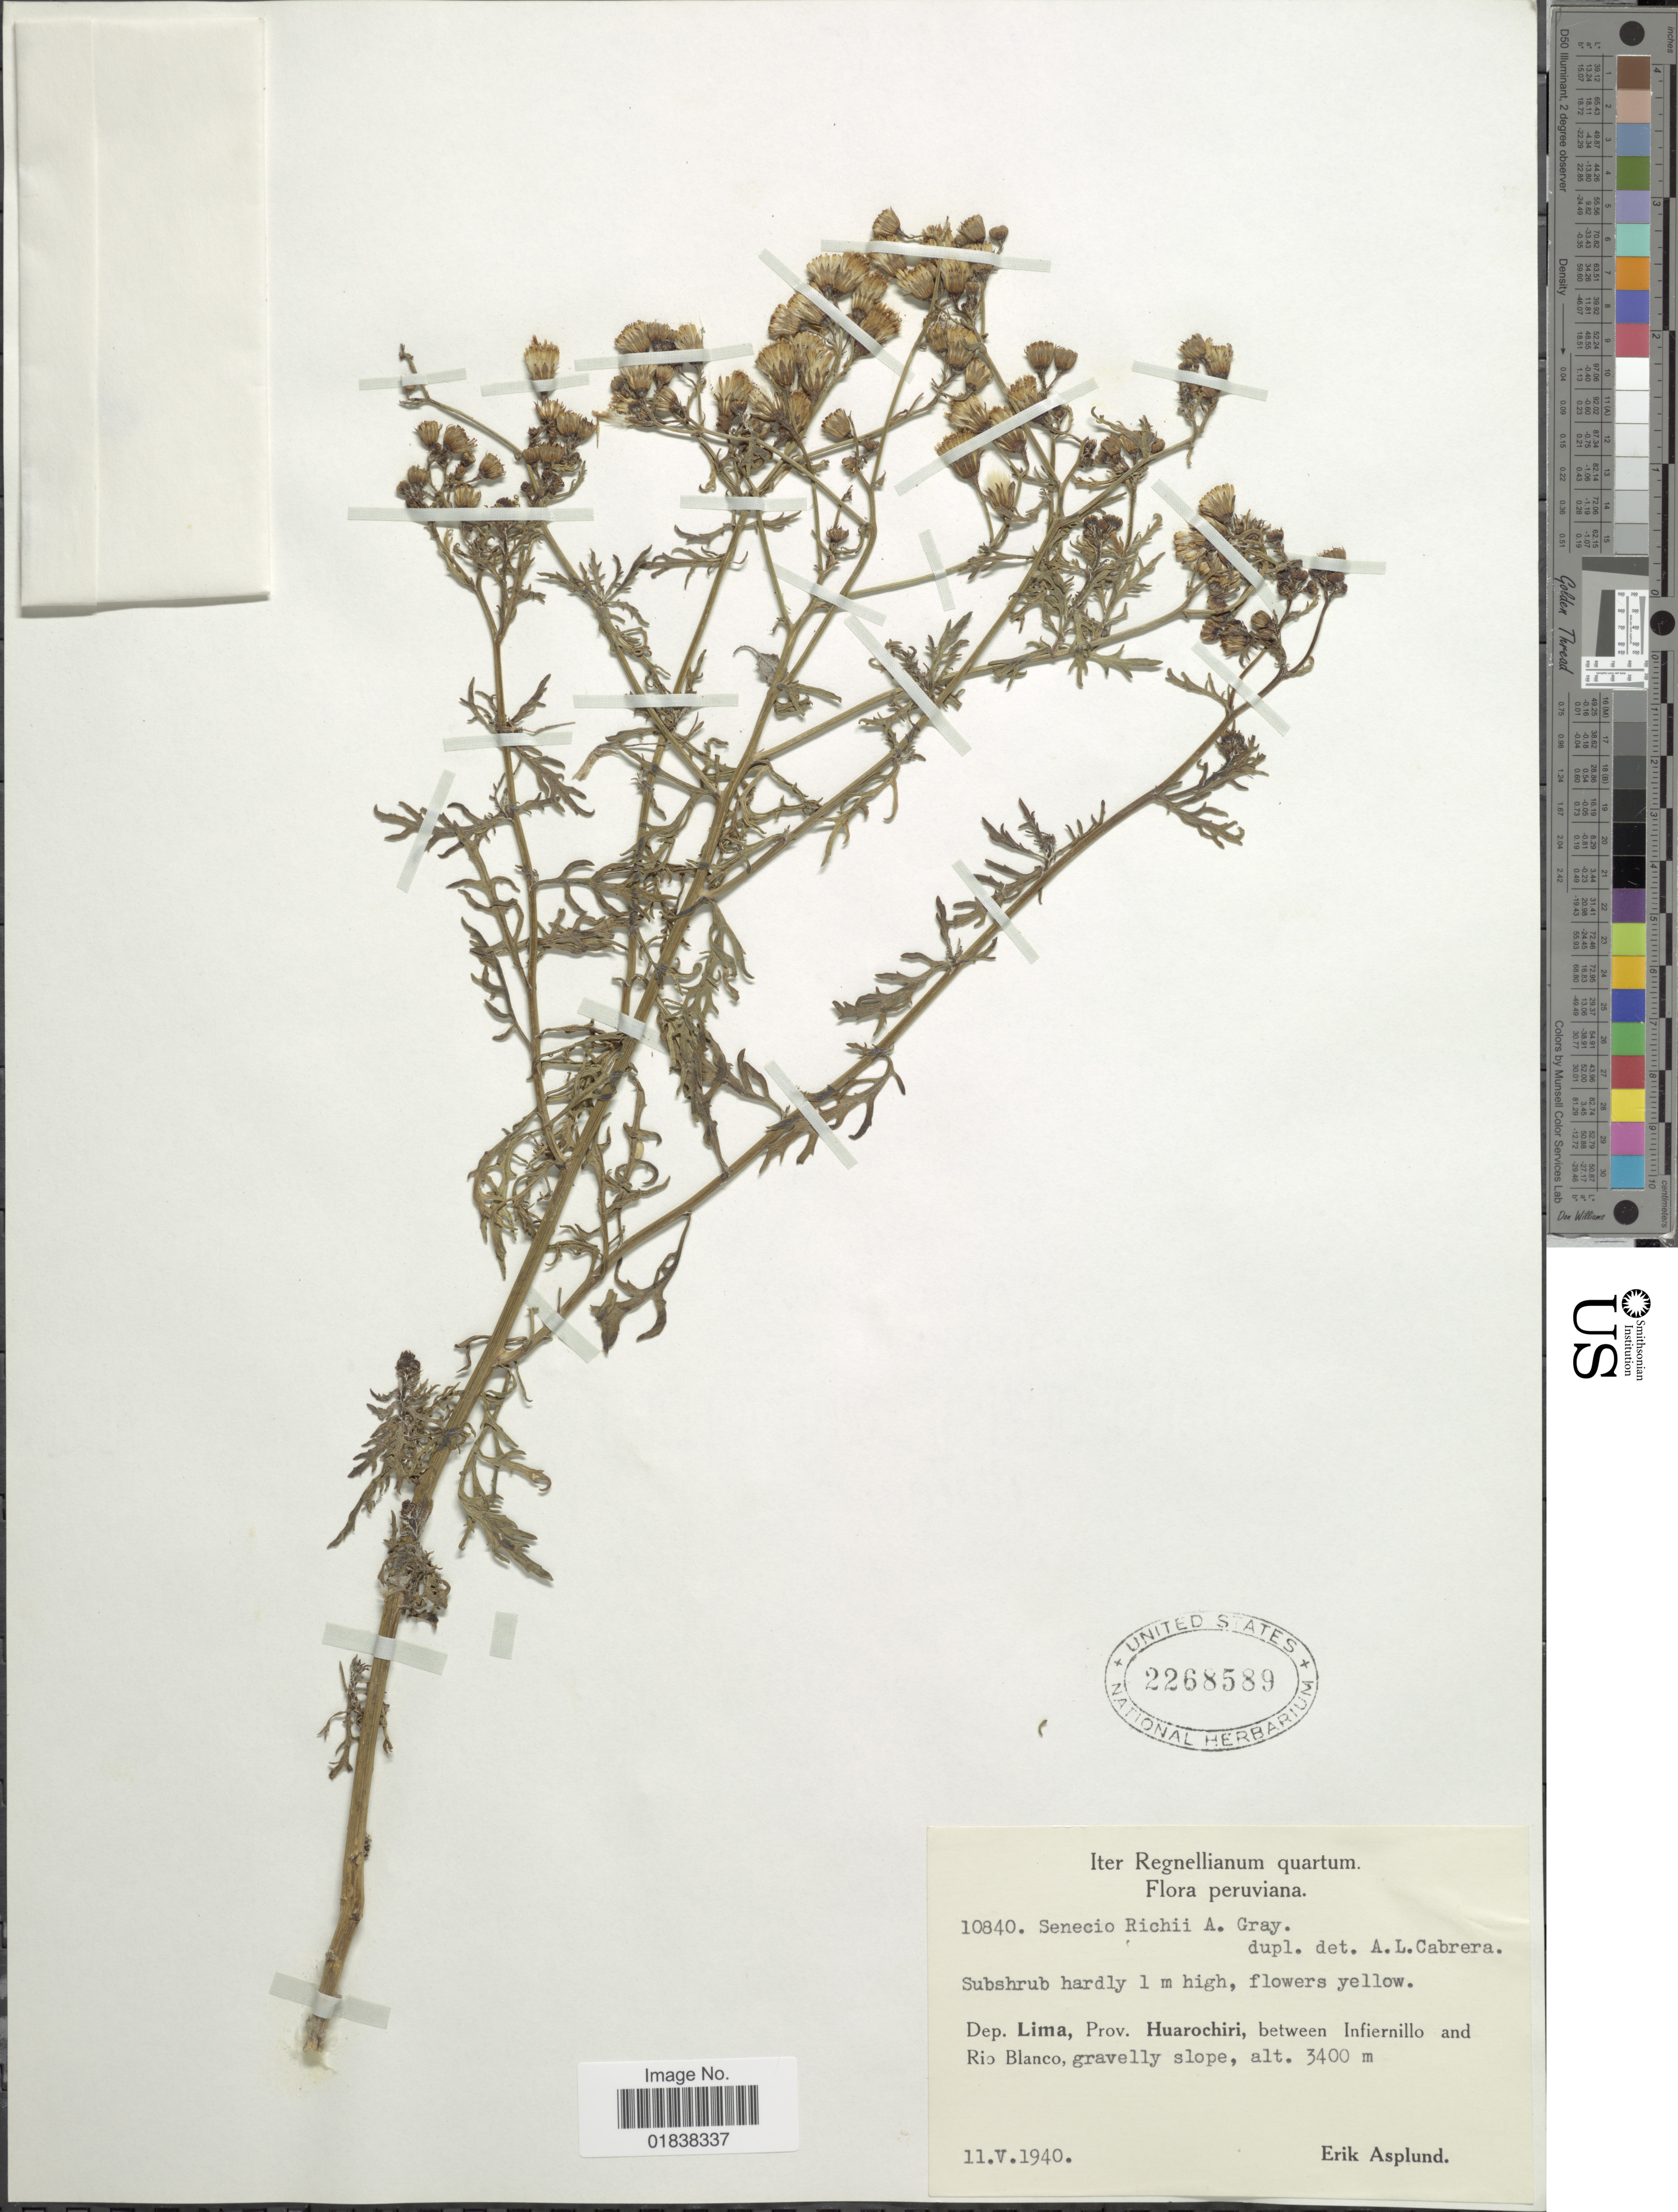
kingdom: Plantae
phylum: Tracheophyta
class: Magnoliopsida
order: Asterales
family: Asteraceae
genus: Senecio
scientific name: Senecio richii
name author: A. Gray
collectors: E. Asplund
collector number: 10840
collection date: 1940-05-11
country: Peru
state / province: Lima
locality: Prov. Huarochiri, between Infiernillo and Rio Blanco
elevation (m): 3400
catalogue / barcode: US 2268589